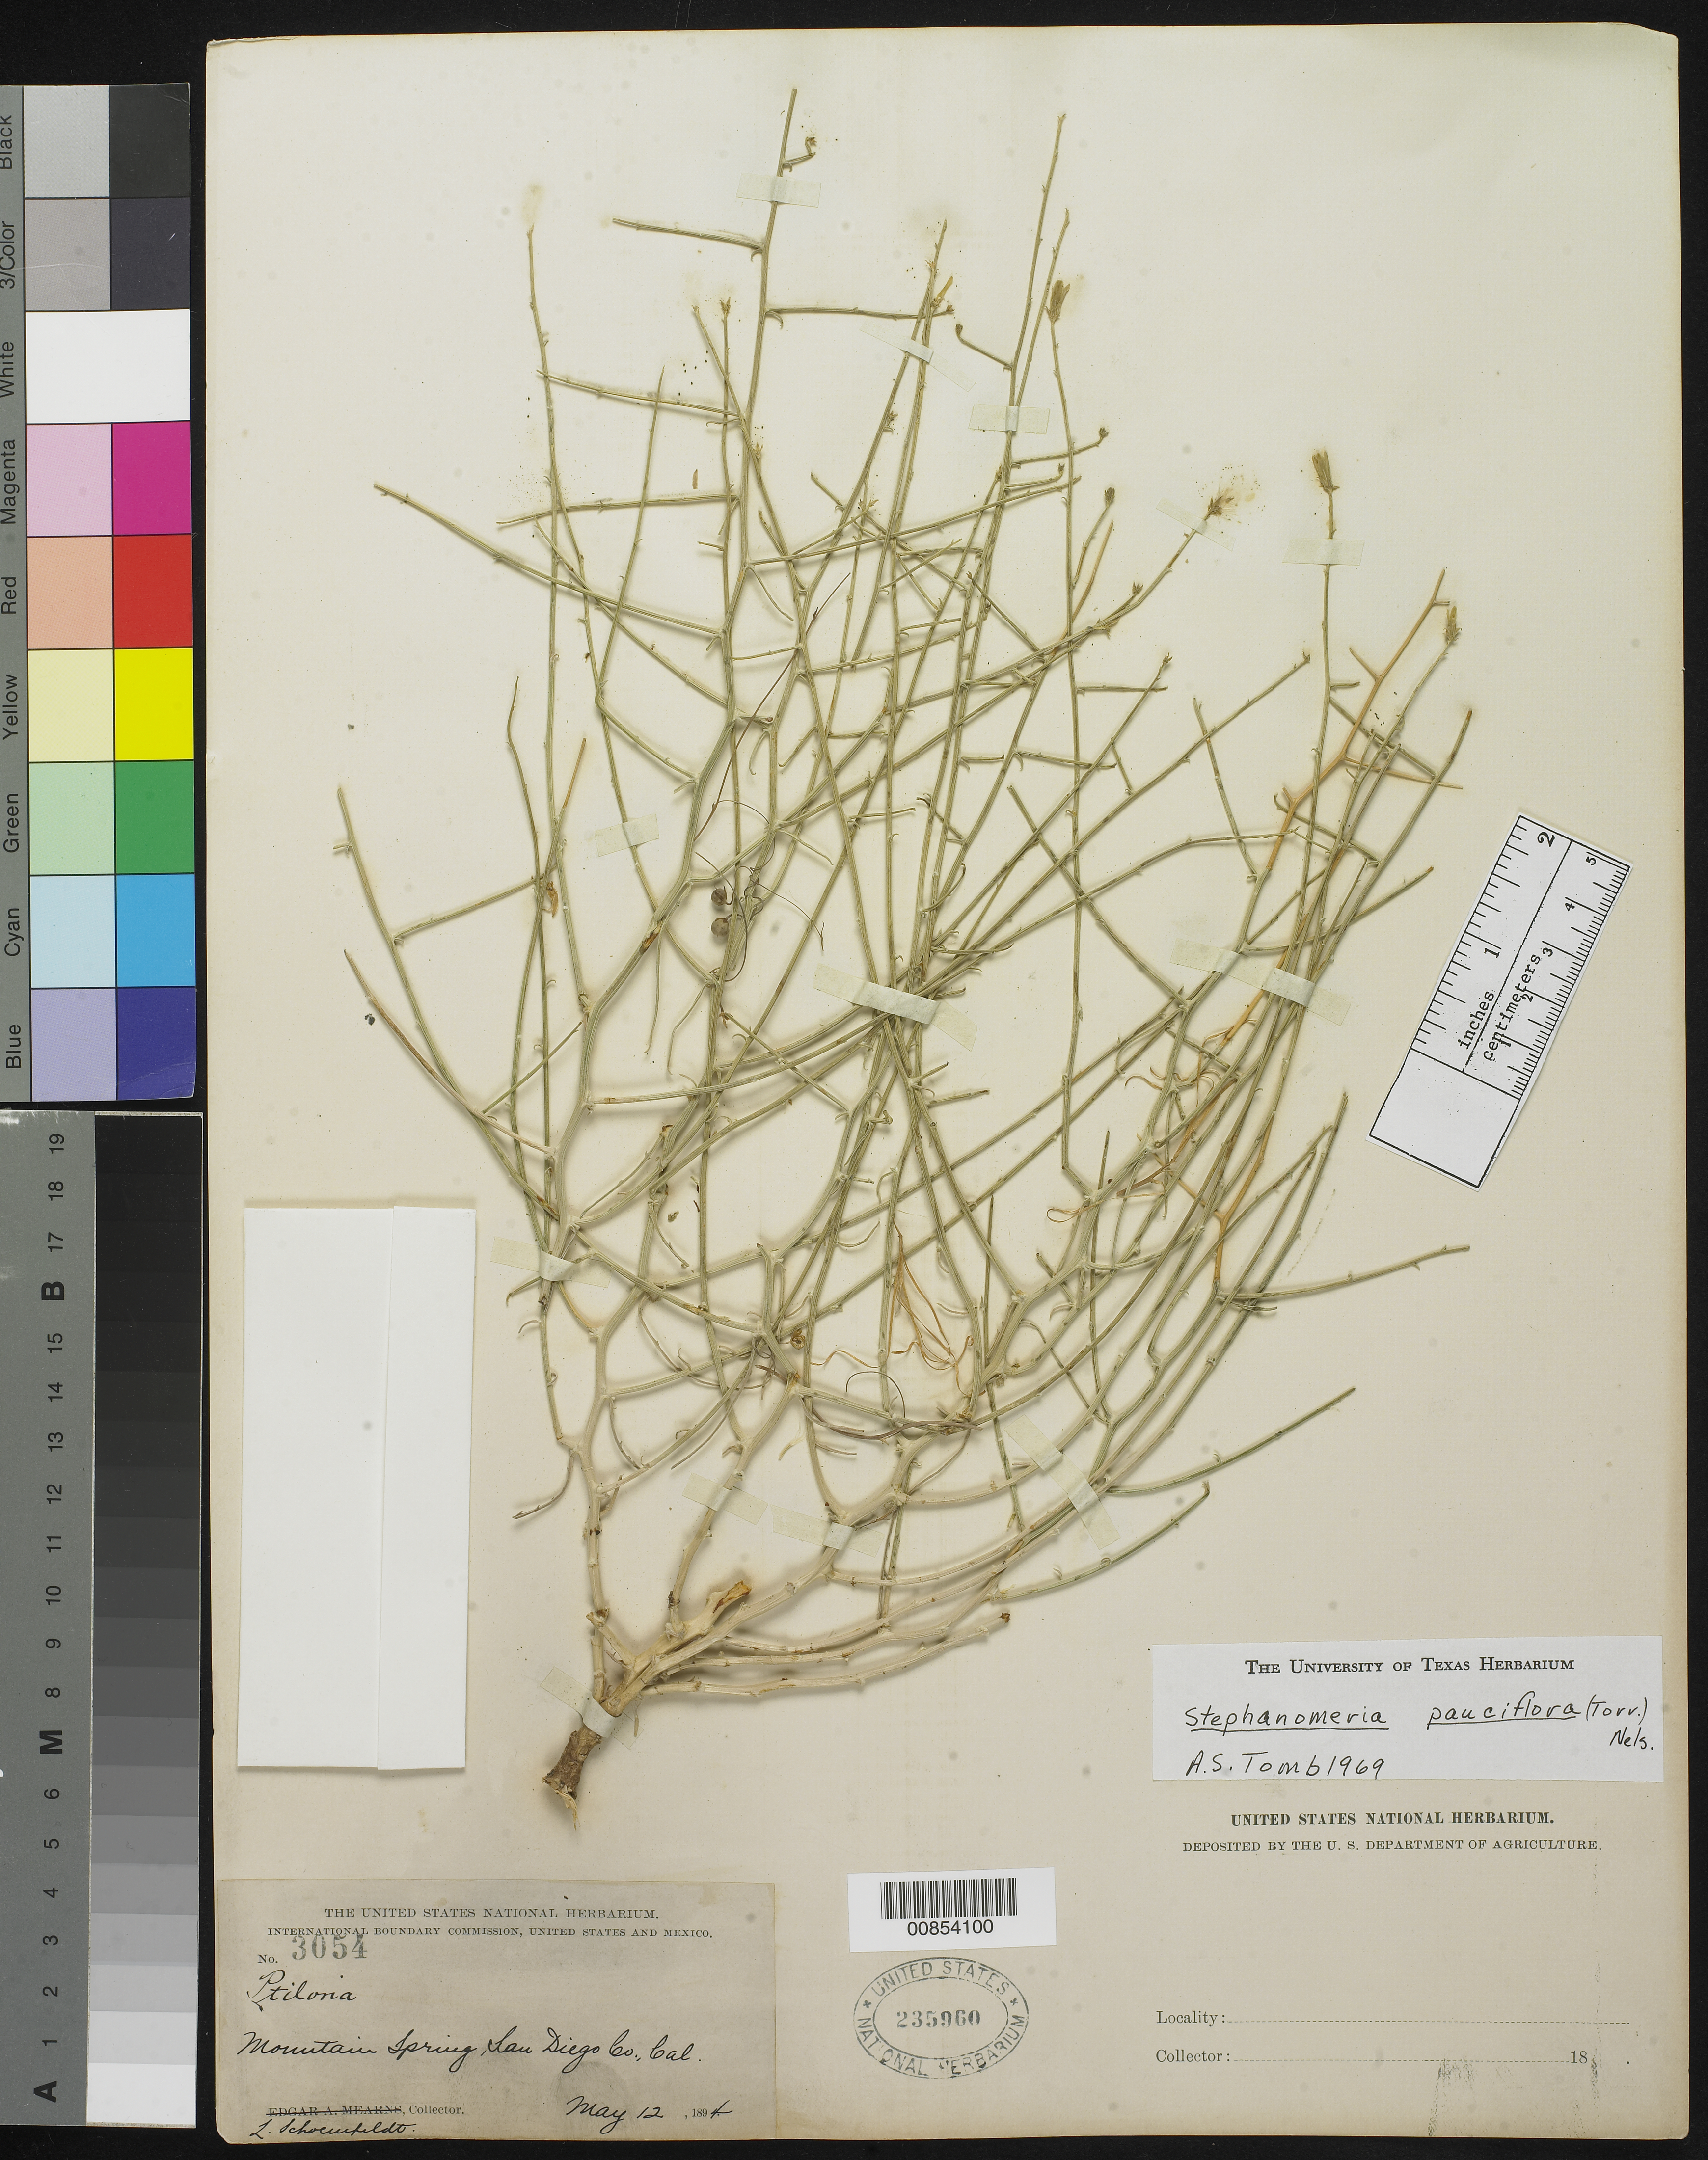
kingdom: Plantae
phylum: Tracheophyta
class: Magnoliopsida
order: Asterales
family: Asteraceae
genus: Stephanomeria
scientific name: Stephanomeria pauciflora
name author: (Torr.) A. Nelson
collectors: L. Schoenfeldt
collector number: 3054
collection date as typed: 12 May 1894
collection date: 1894-05-12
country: United States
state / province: California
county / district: San Diego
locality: Mountain Spring, San Diego County, California.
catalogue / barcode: US 235960